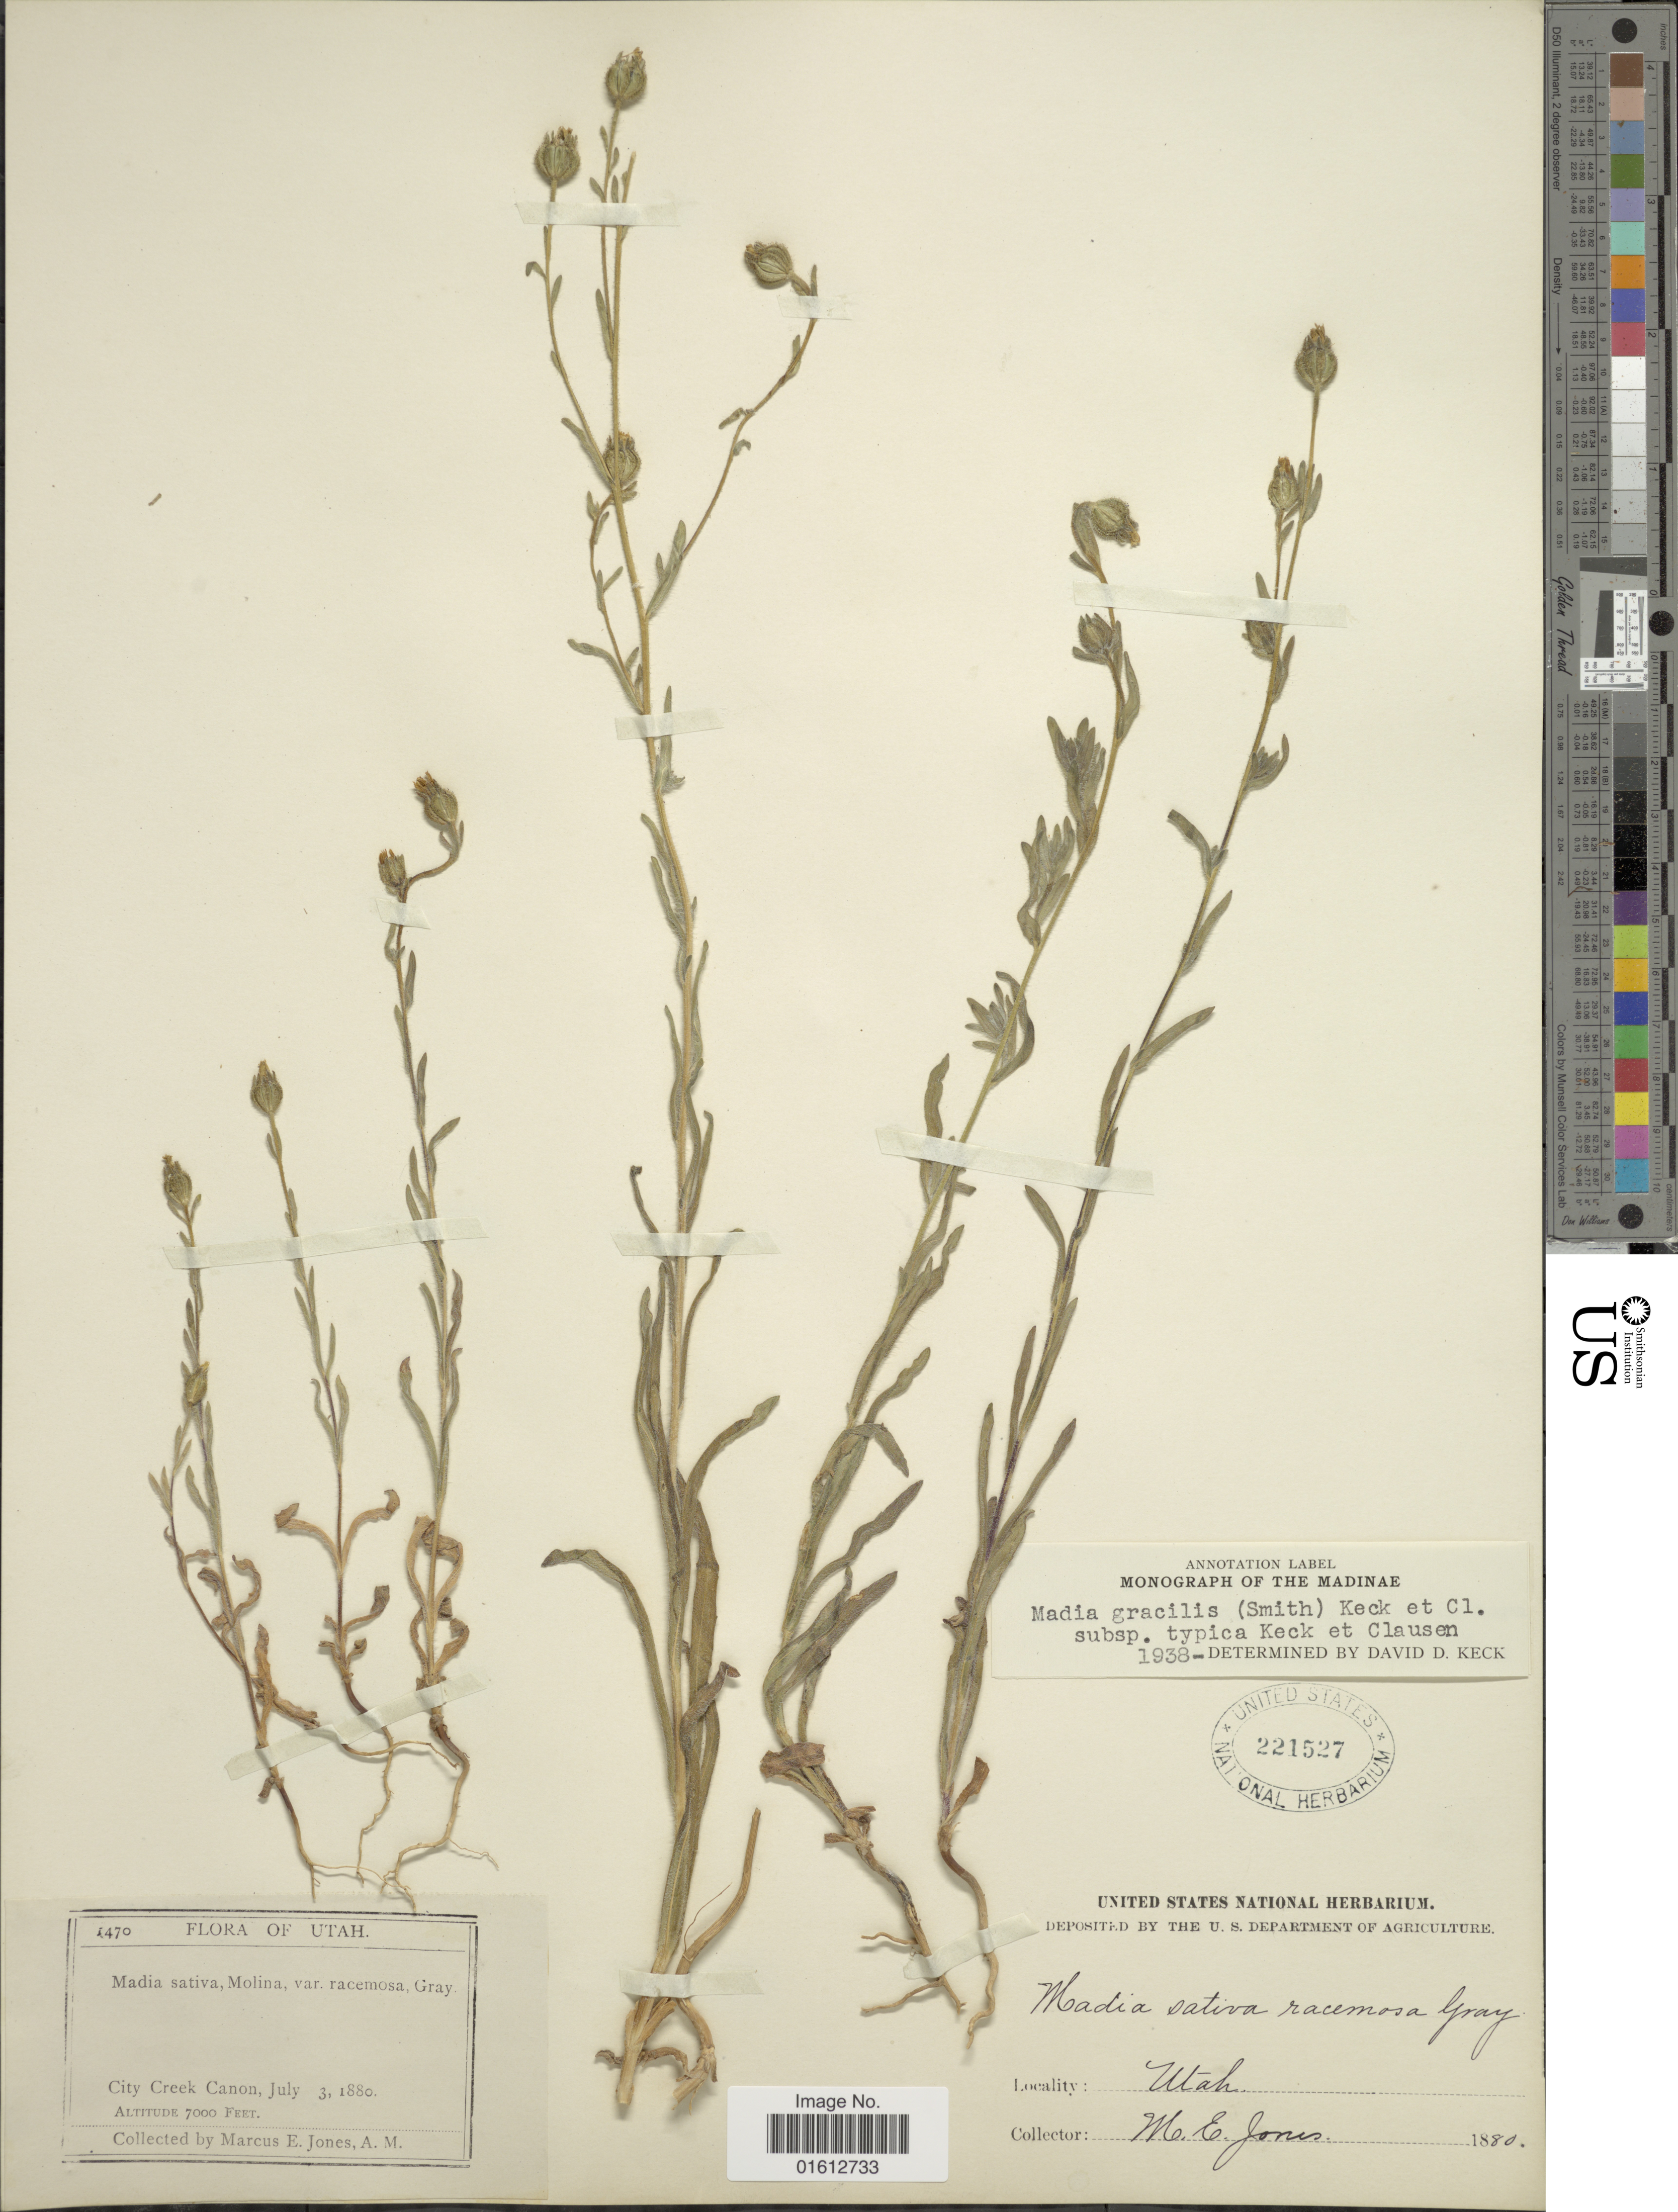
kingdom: Plantae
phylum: Tracheophyta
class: Magnoliopsida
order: Asterales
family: Asteraceae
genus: Madia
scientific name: Madia gracilis subsp. gracilis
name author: (Sm.) D.D. Keck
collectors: M. E. Jones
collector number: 1470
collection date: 1880-07-03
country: United States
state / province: Utah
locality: City Creek Canon.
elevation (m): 2134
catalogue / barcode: US 221527